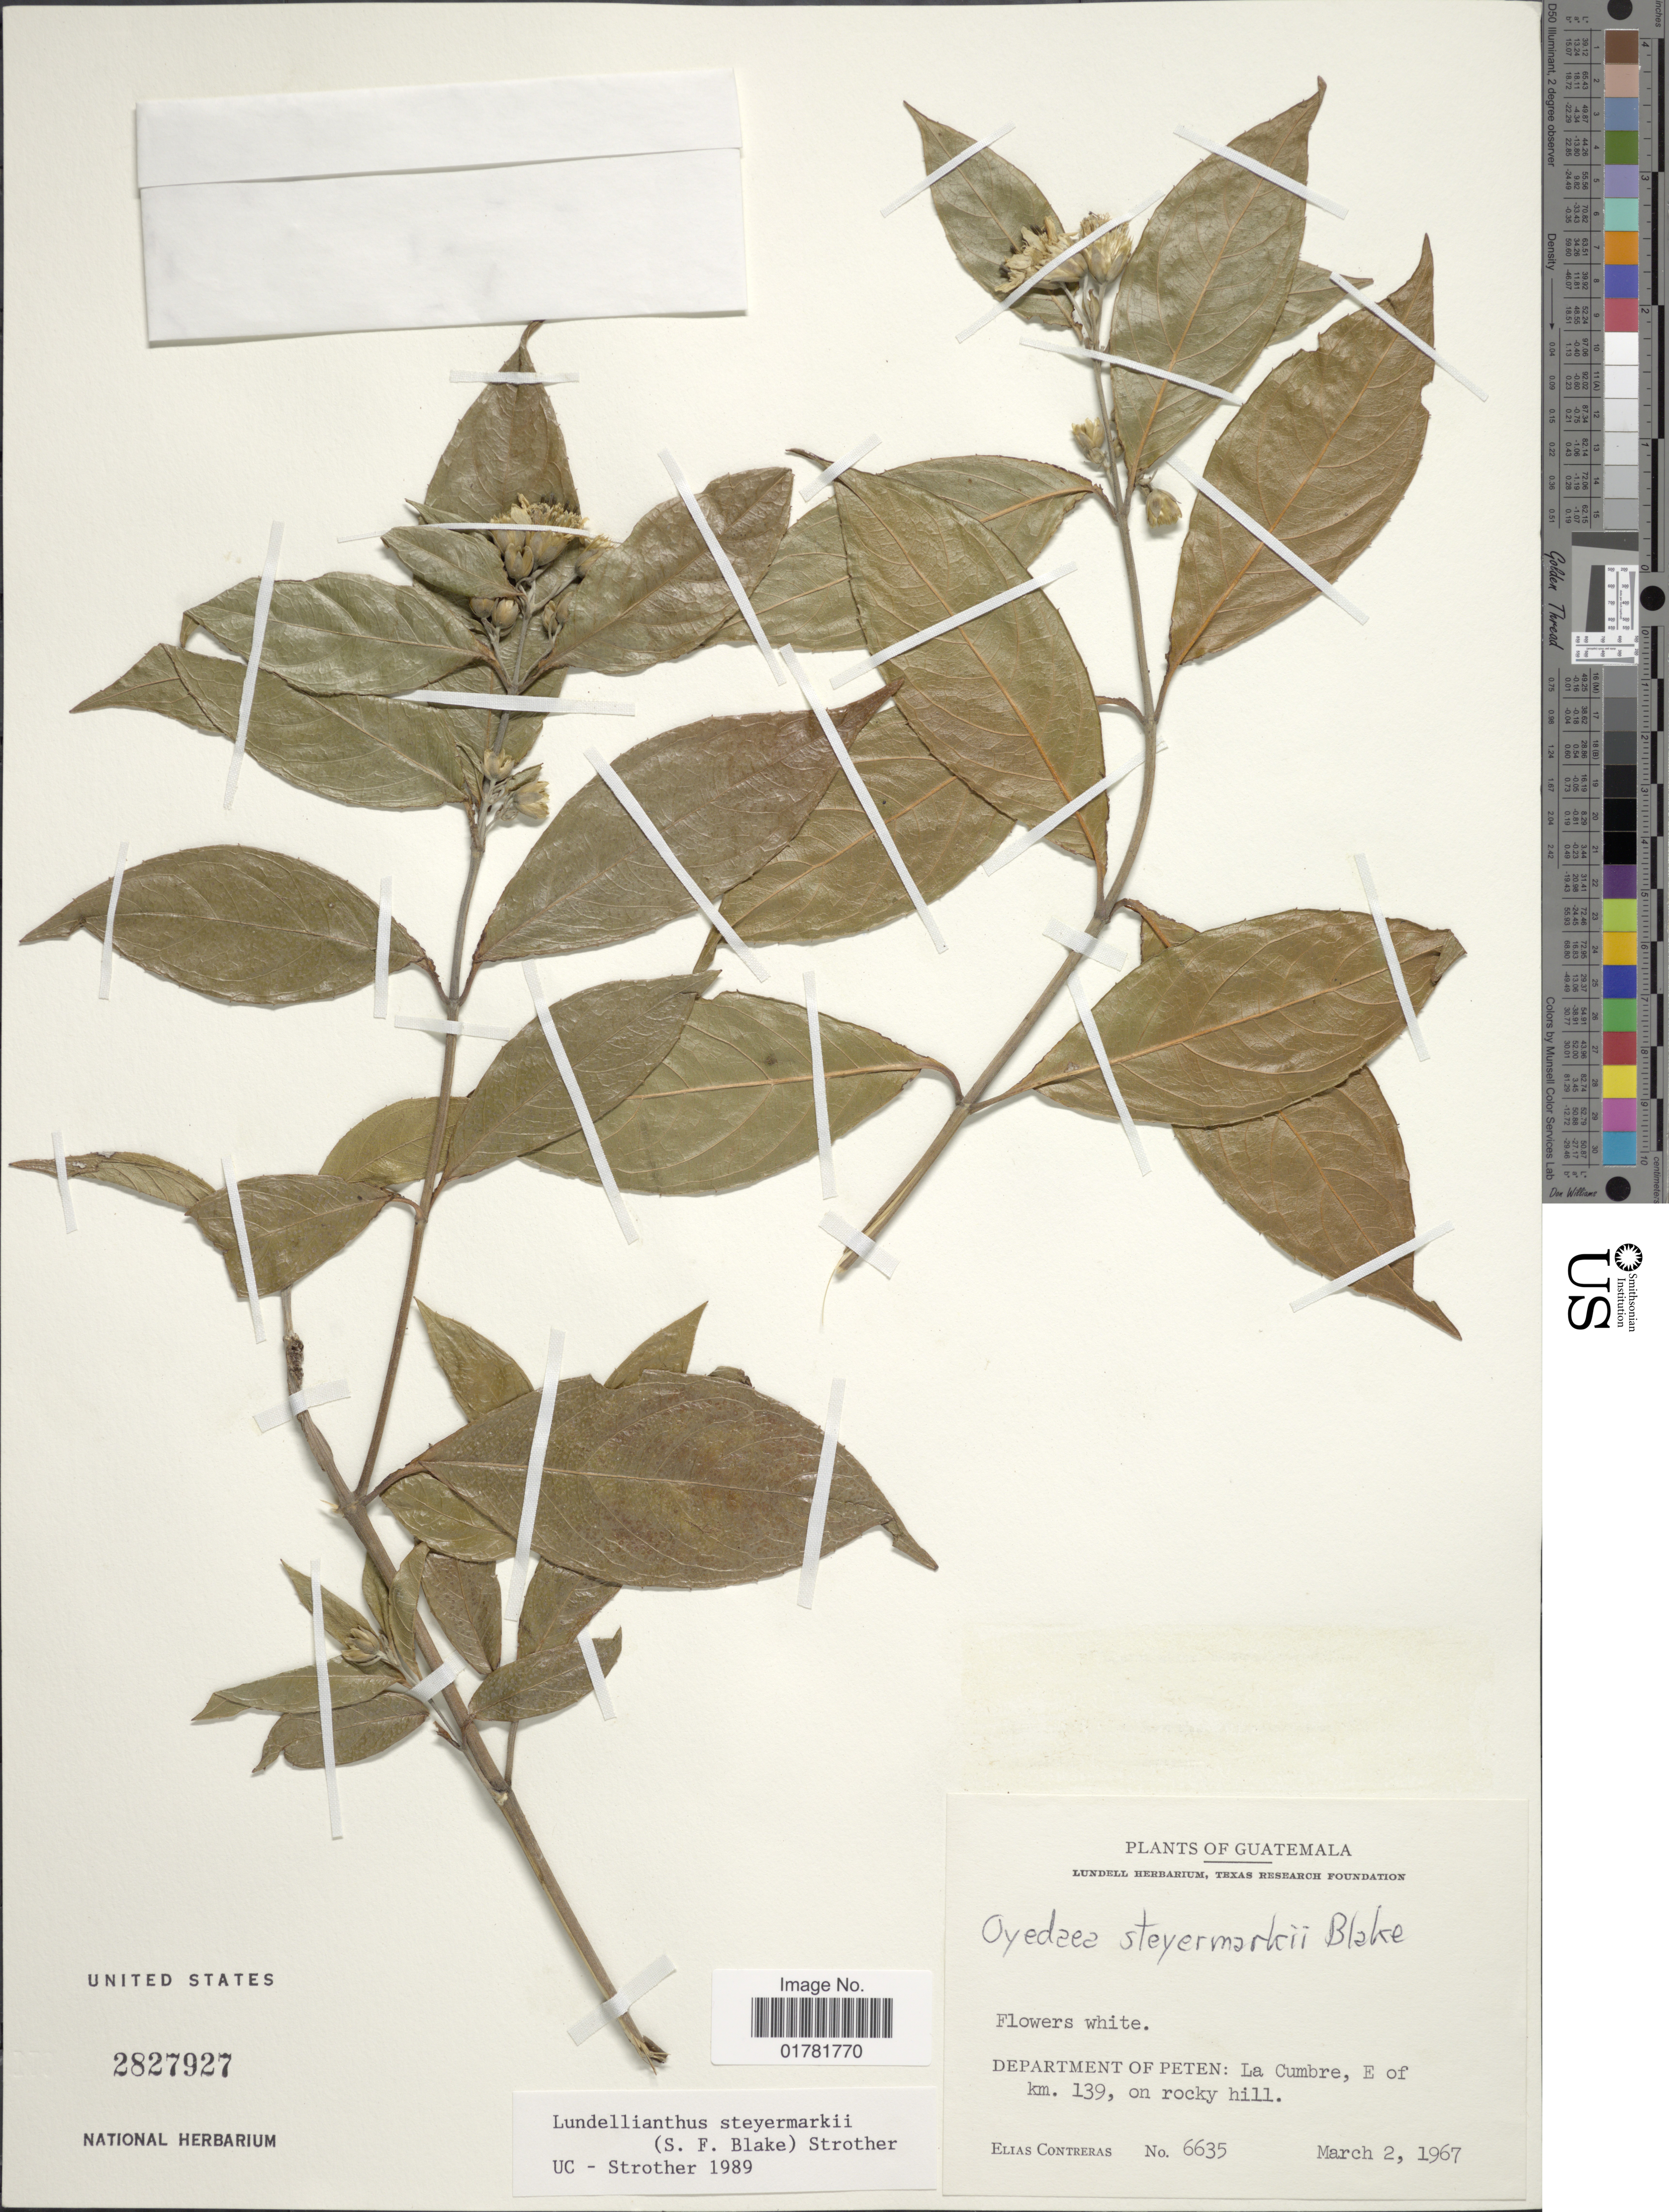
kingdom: Plantae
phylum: Tracheophyta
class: Magnoliopsida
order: Asterales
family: Asteraceae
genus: Lundellianthus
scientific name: Lundellianthus steyermarkii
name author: S.F. Blake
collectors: E. Contreras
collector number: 6635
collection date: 1967-03-02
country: Guatemala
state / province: El Petén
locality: Department of Peten: La Cumbre, E of km 139, on rocky hill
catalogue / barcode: US 2827927